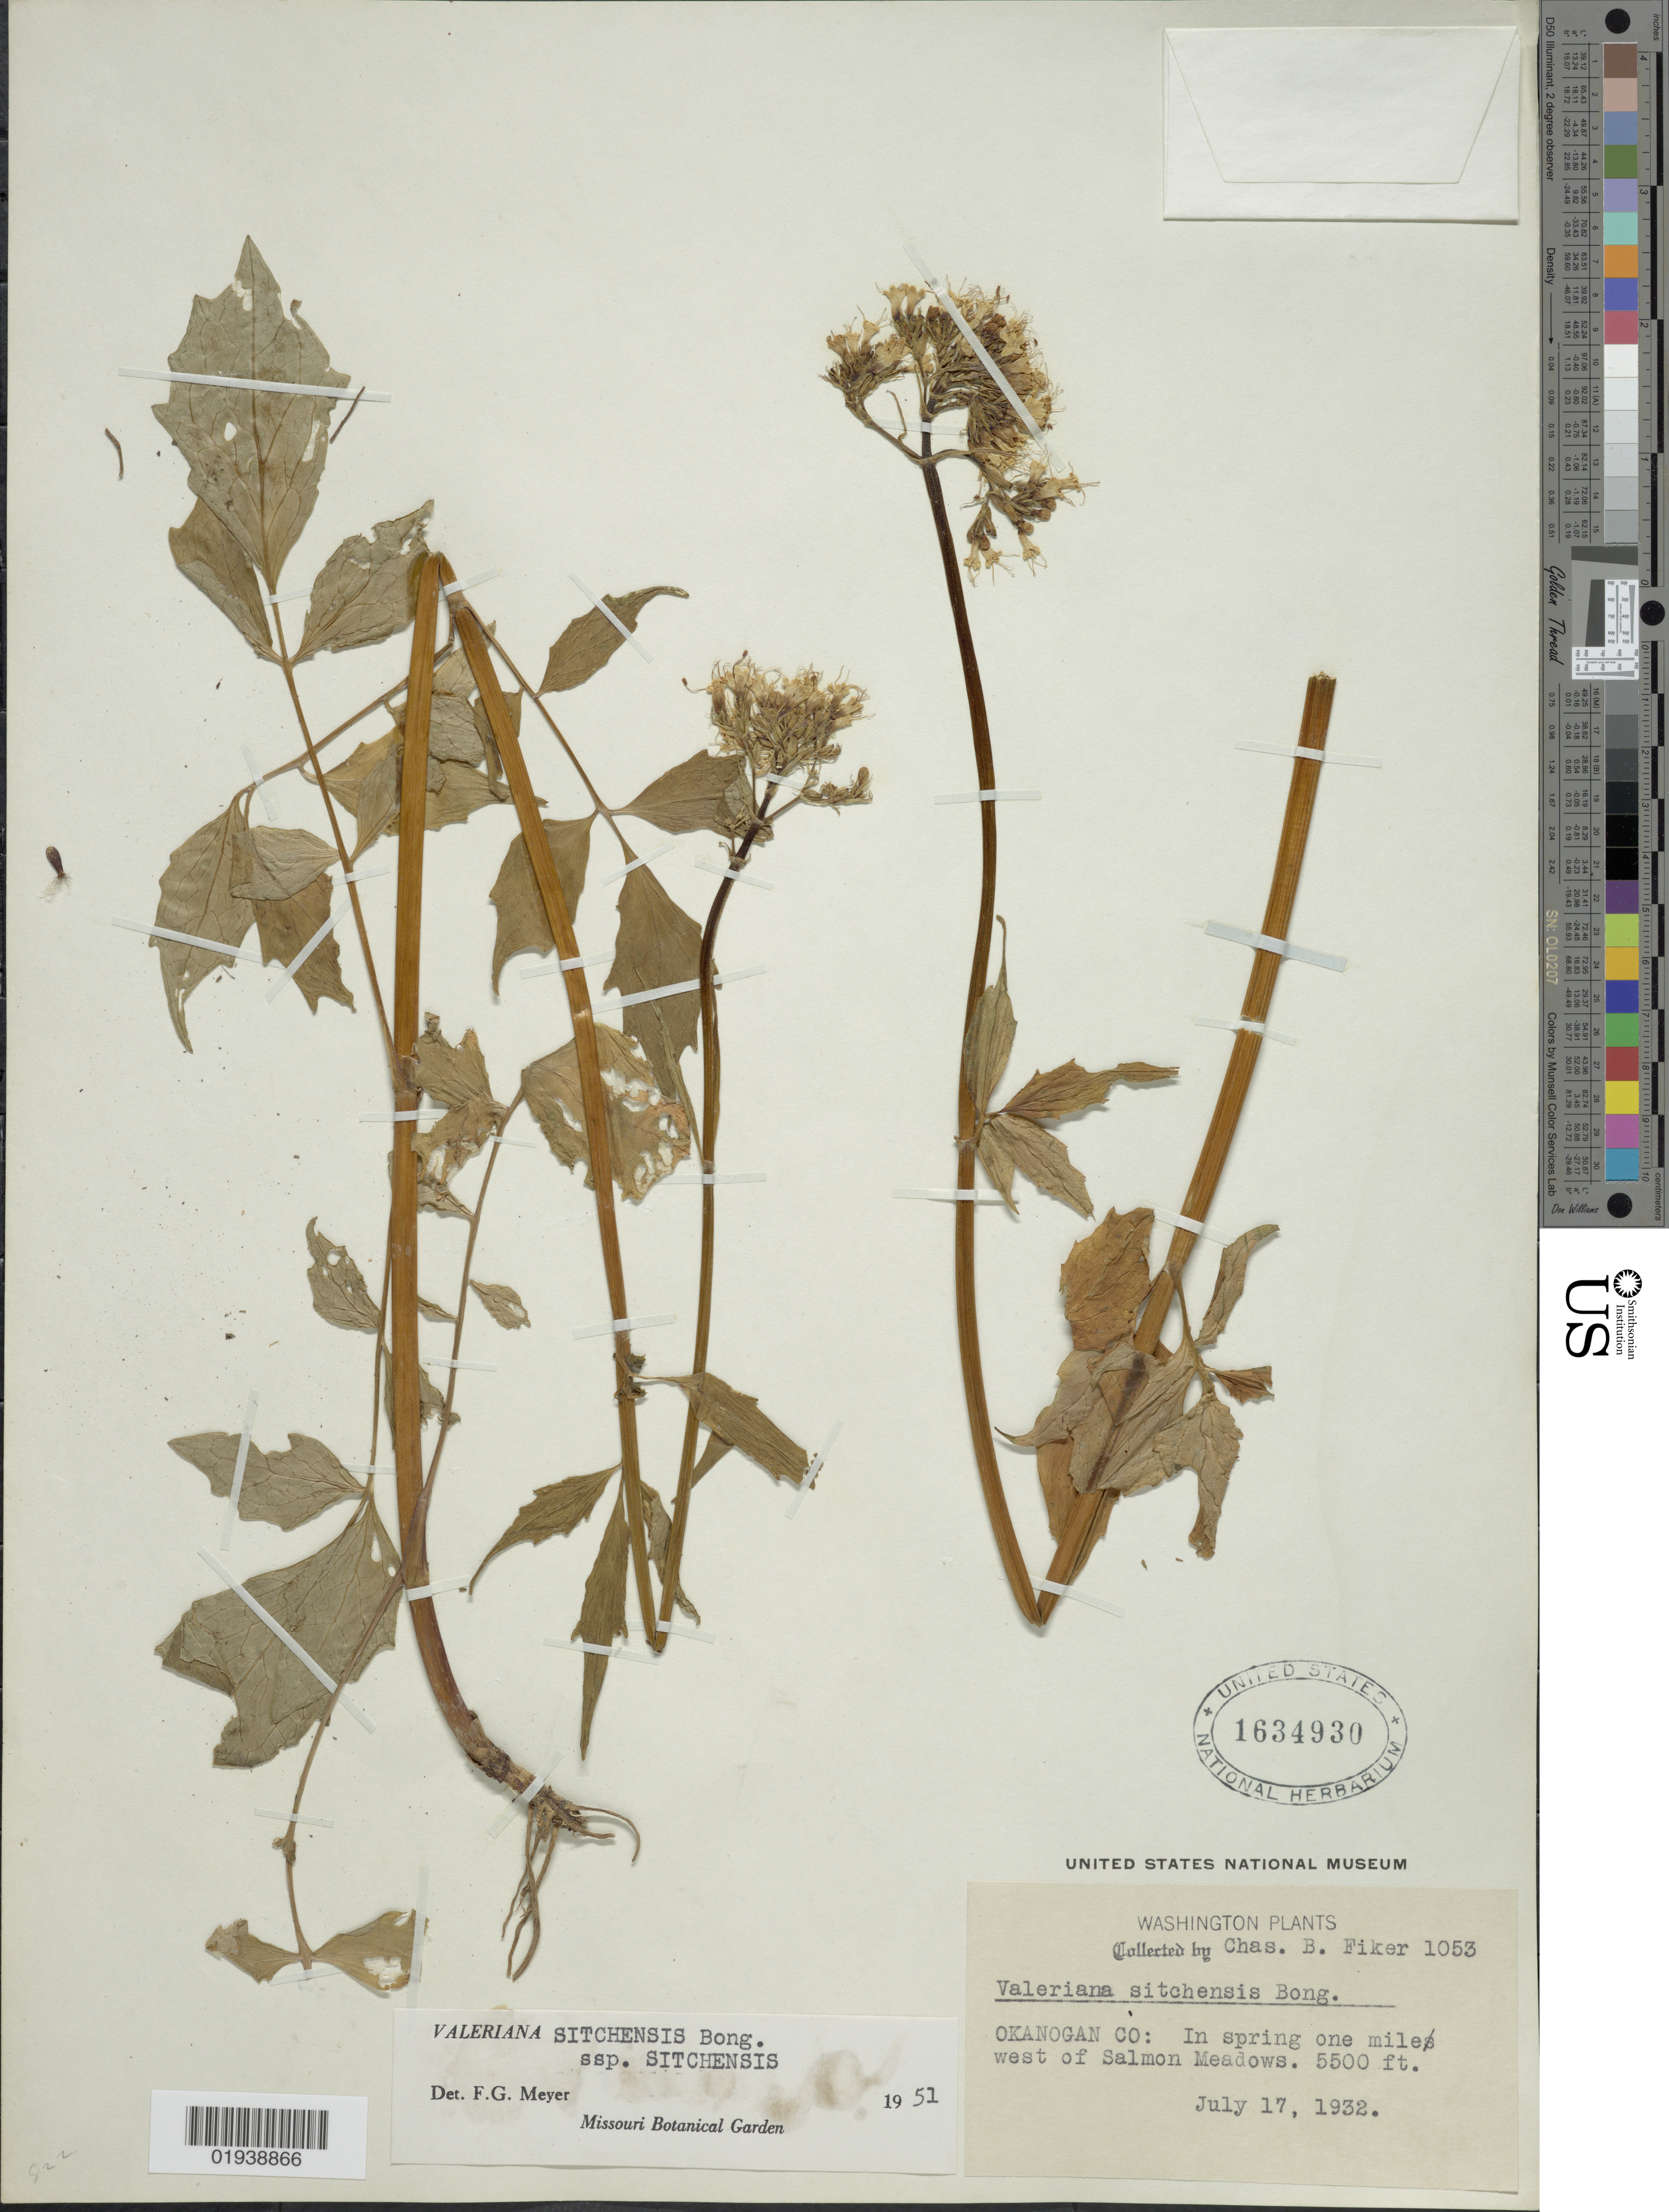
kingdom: Plantae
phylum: Tracheophyta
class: Magnoliopsida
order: Dipsacales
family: Caprifoliaceae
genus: Valeriana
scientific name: Valeriana sitchensis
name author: Bong.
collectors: C. Fiker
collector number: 1053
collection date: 1932-07-17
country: United States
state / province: Washington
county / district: Okanogan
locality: Okanogan Co: In spring one mile west of Salmon Meadows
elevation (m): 1676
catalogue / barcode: US 1634930